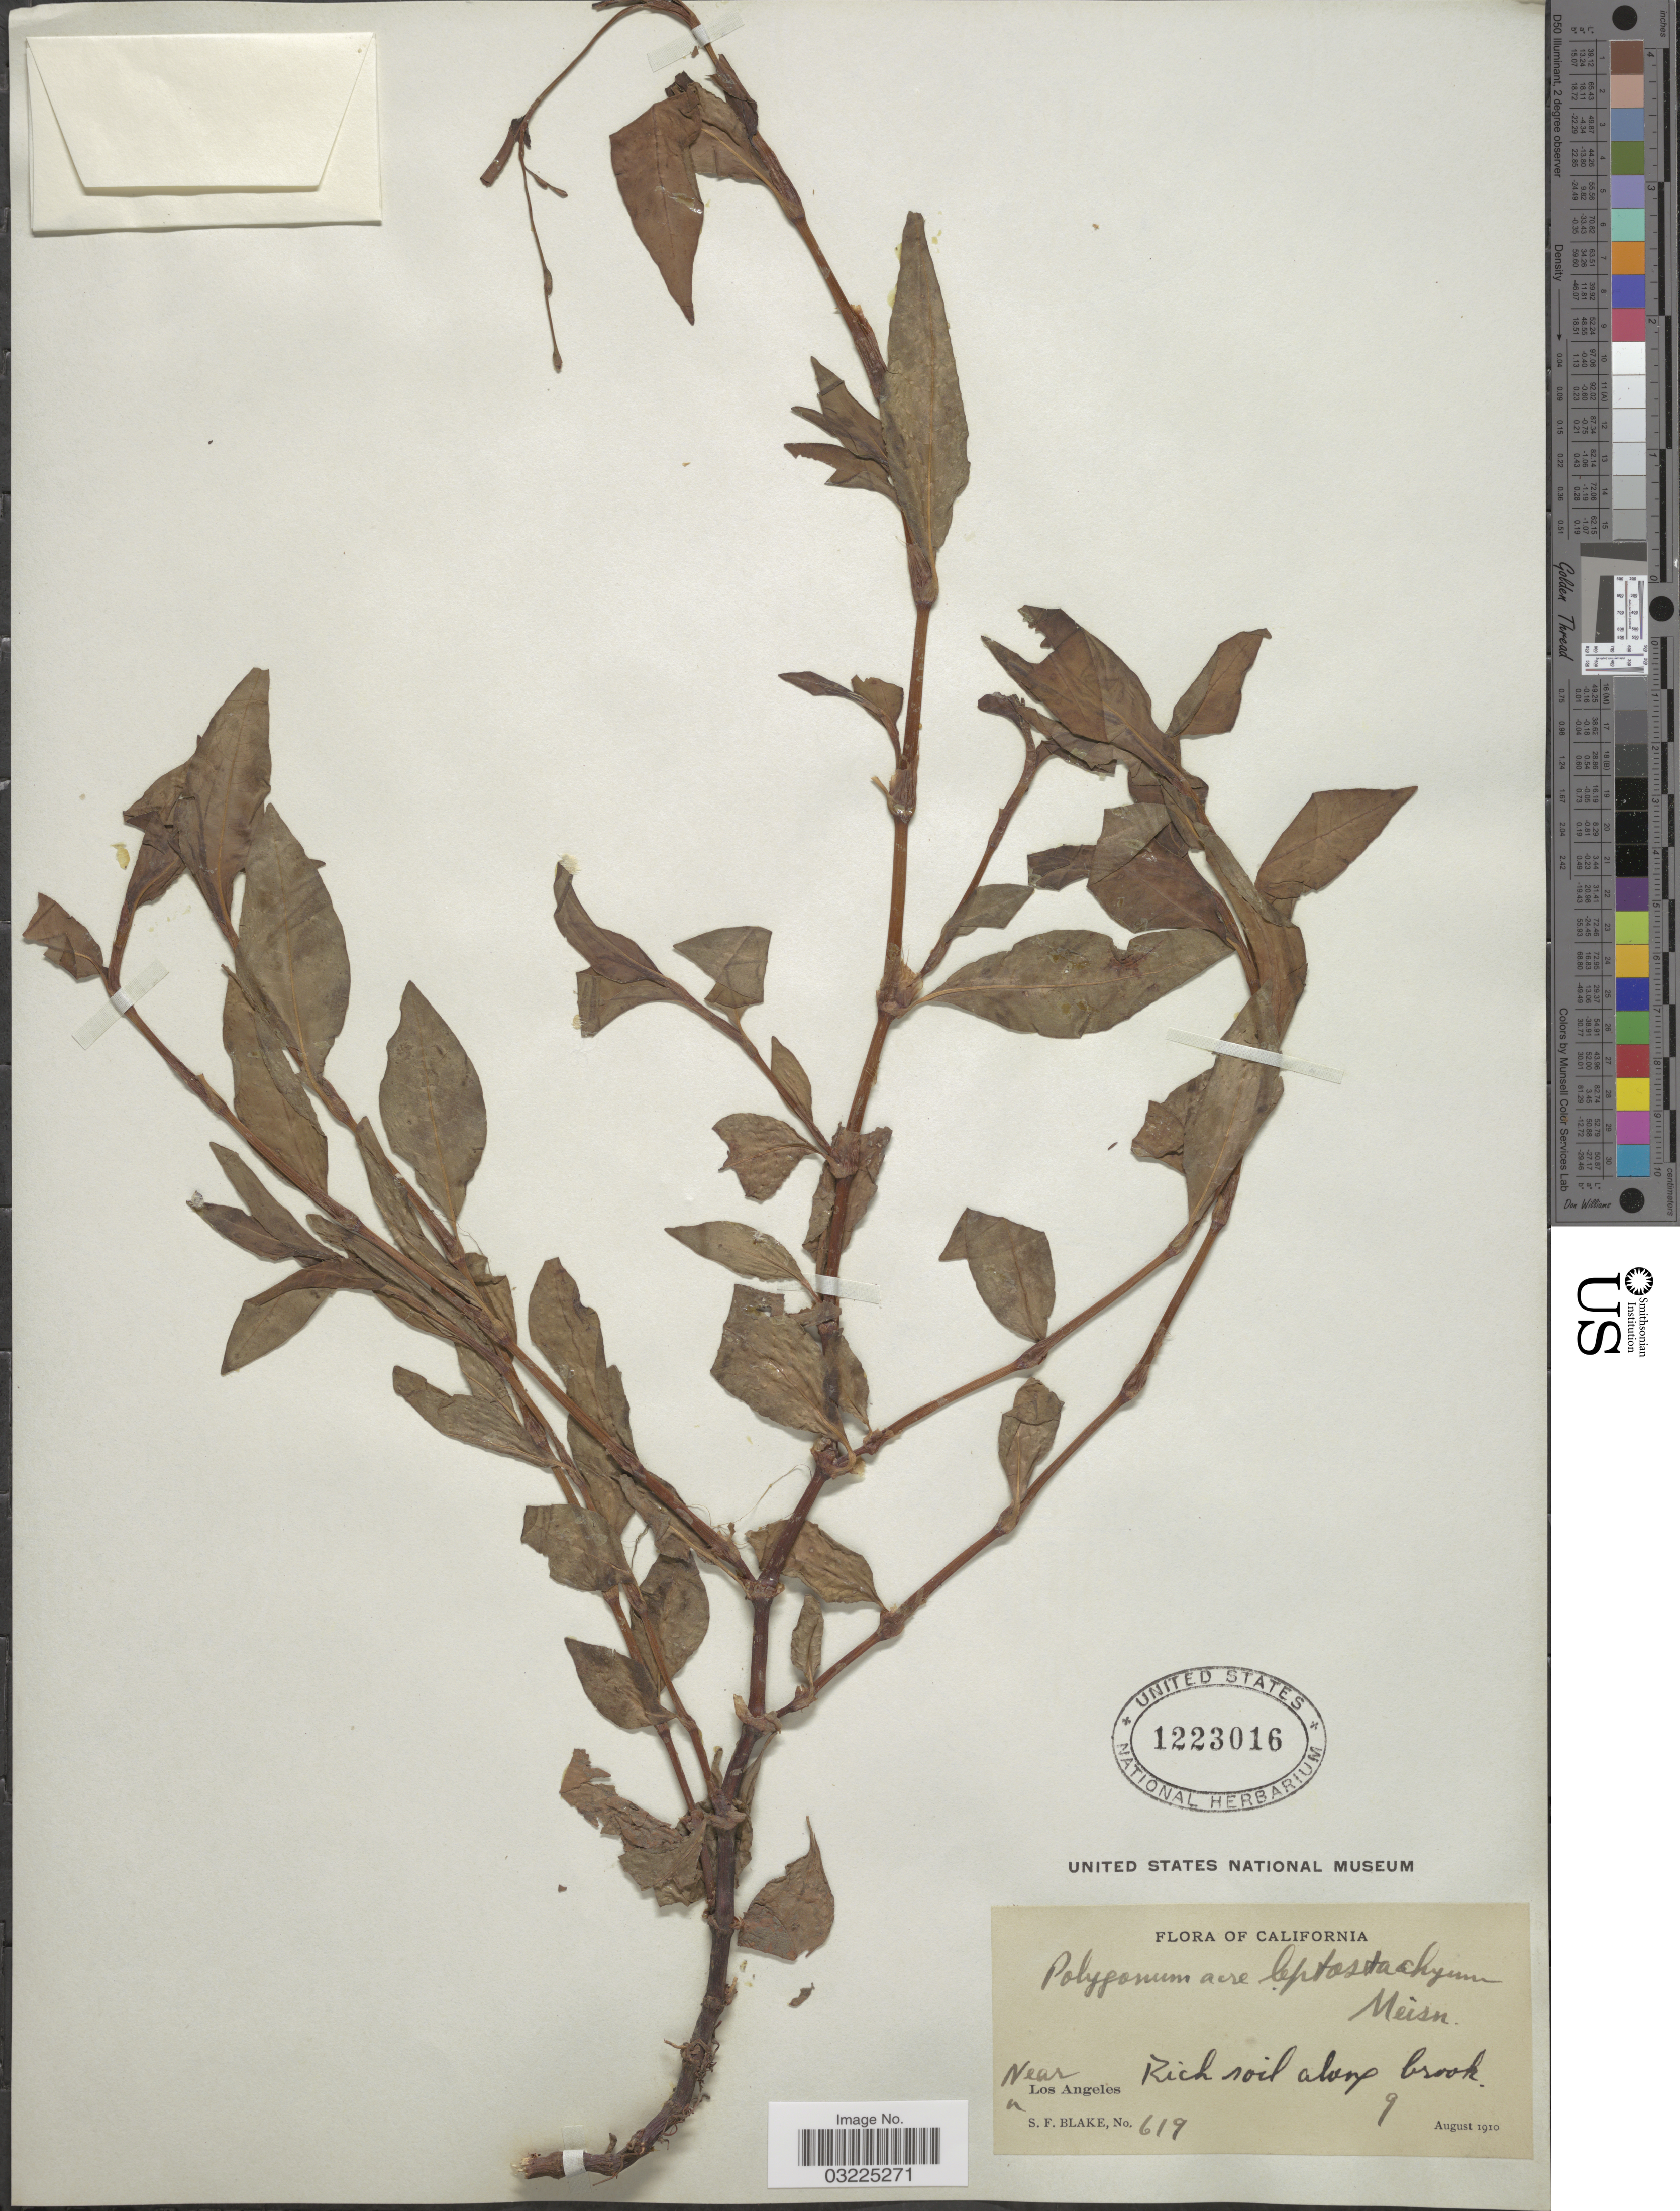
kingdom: Plantae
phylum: Tracheophyta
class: Magnoliopsida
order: Caryophyllales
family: Polygonaceae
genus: Persicaria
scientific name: Persicaria punctata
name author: (Elliott) Small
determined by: Atha, D. E.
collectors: S. Blake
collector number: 619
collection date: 1910-08-09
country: United States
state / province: California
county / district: Los Angeles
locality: Near Los Angeles.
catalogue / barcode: US 1223016